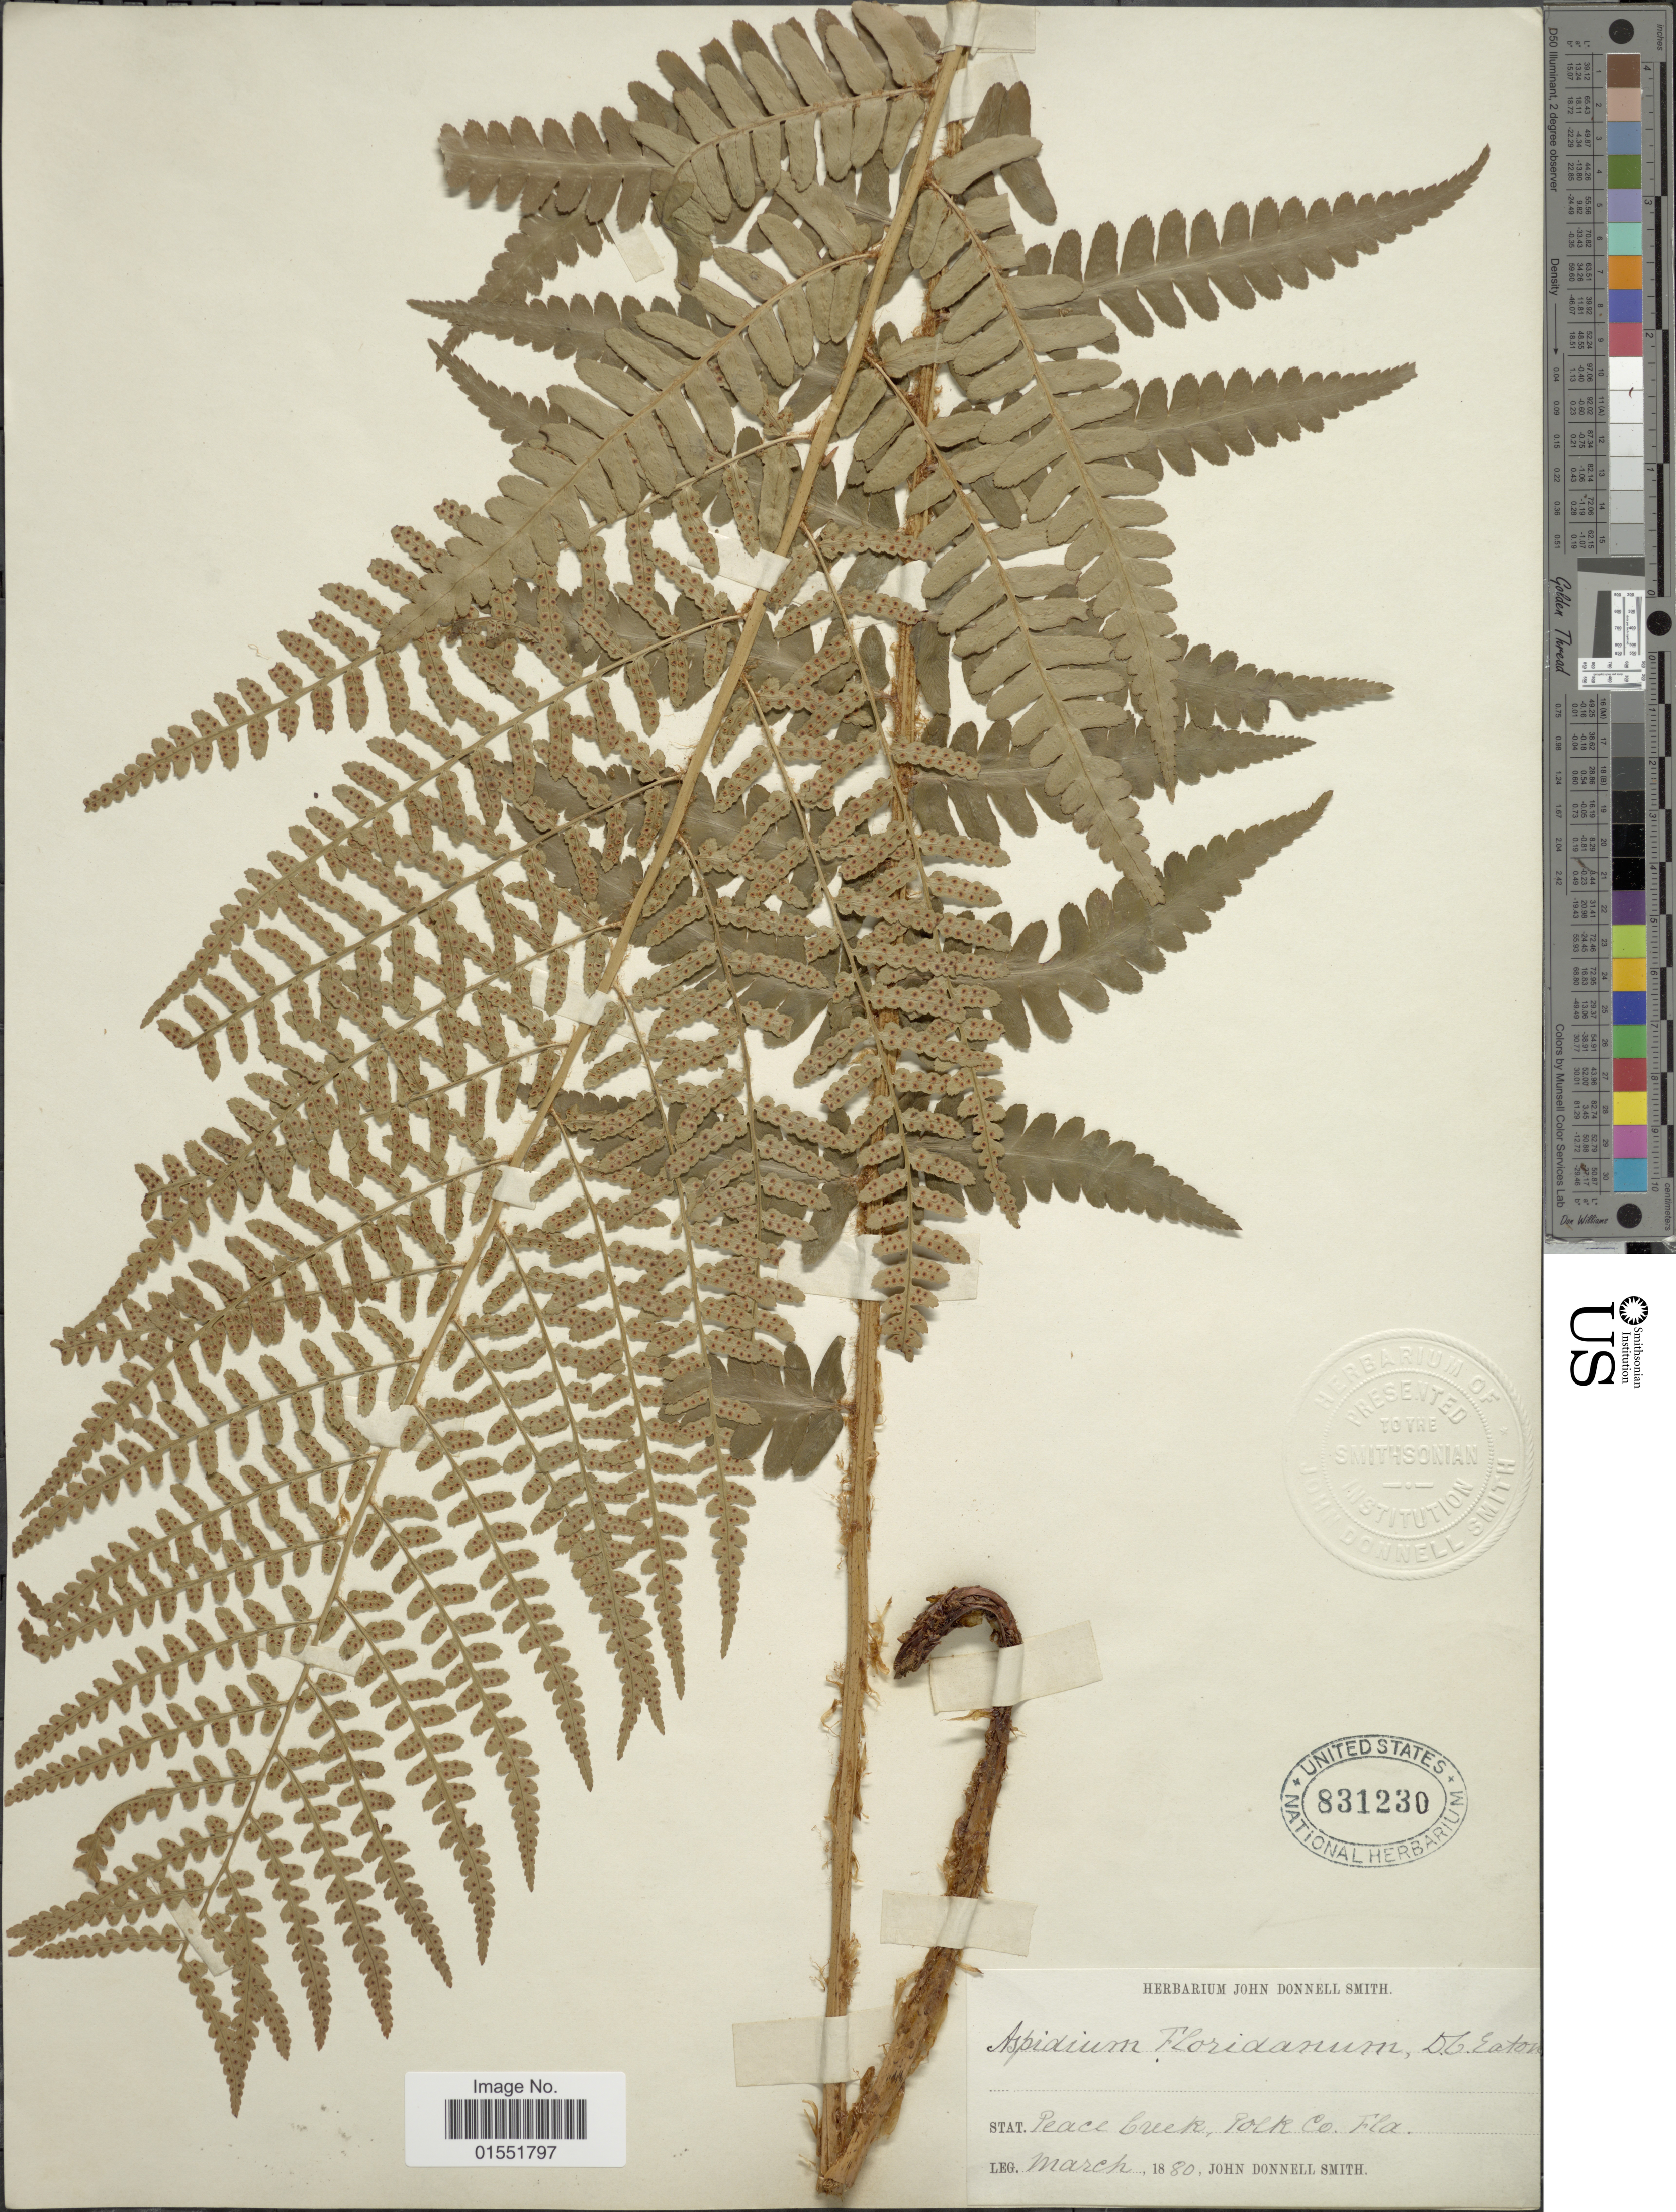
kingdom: Plantae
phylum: Tracheophyta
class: Polypodiopsida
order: Polypodiales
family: Dryopteridaceae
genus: Dryopteris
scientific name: Dryopteris ludoviciana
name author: (Kunze) Small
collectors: J. Donnell Smith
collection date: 1880-03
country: United States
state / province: Florida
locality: Peace Creek, Polk Co.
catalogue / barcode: US 831230